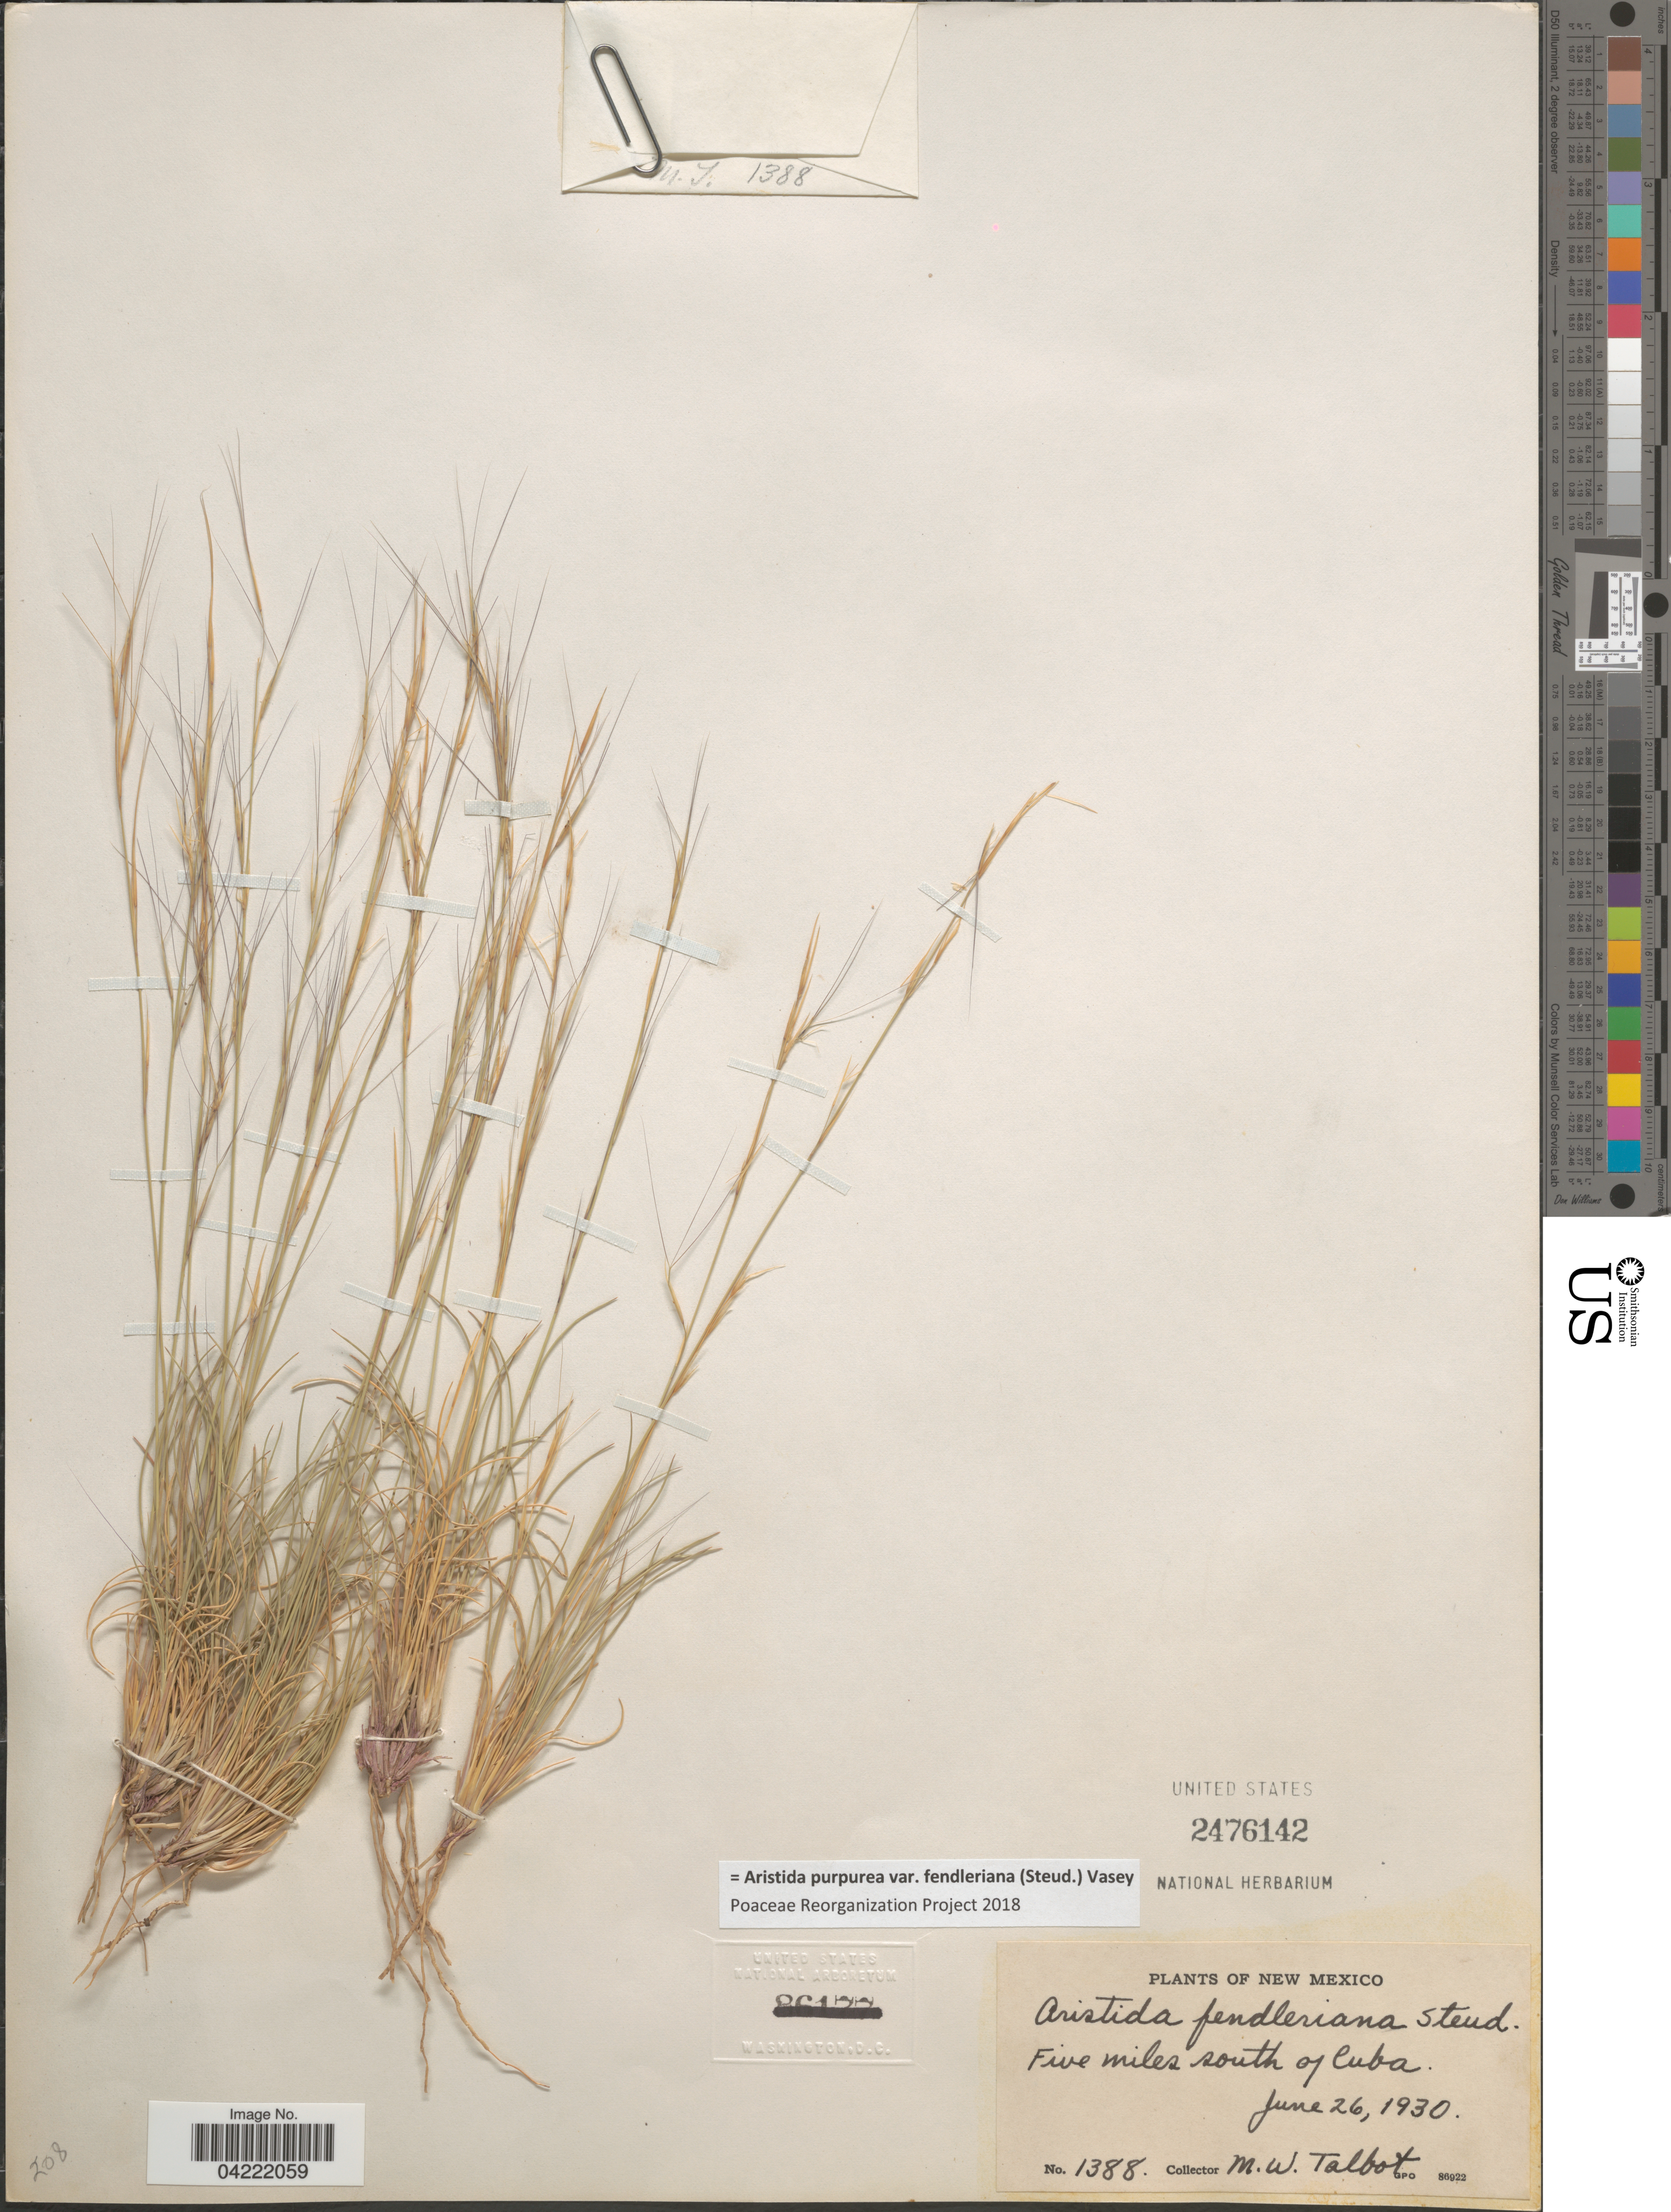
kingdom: Plantae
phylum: Tracheophyta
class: Liliopsida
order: Poales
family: Poaceae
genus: Aristida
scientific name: Aristida purpurea var. fendleriana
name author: (Steud.) Vasey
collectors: M. Talbot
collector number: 1388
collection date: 1930-06-26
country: United States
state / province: New Mexico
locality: Five miles south of Cuba.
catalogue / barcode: US 2476142